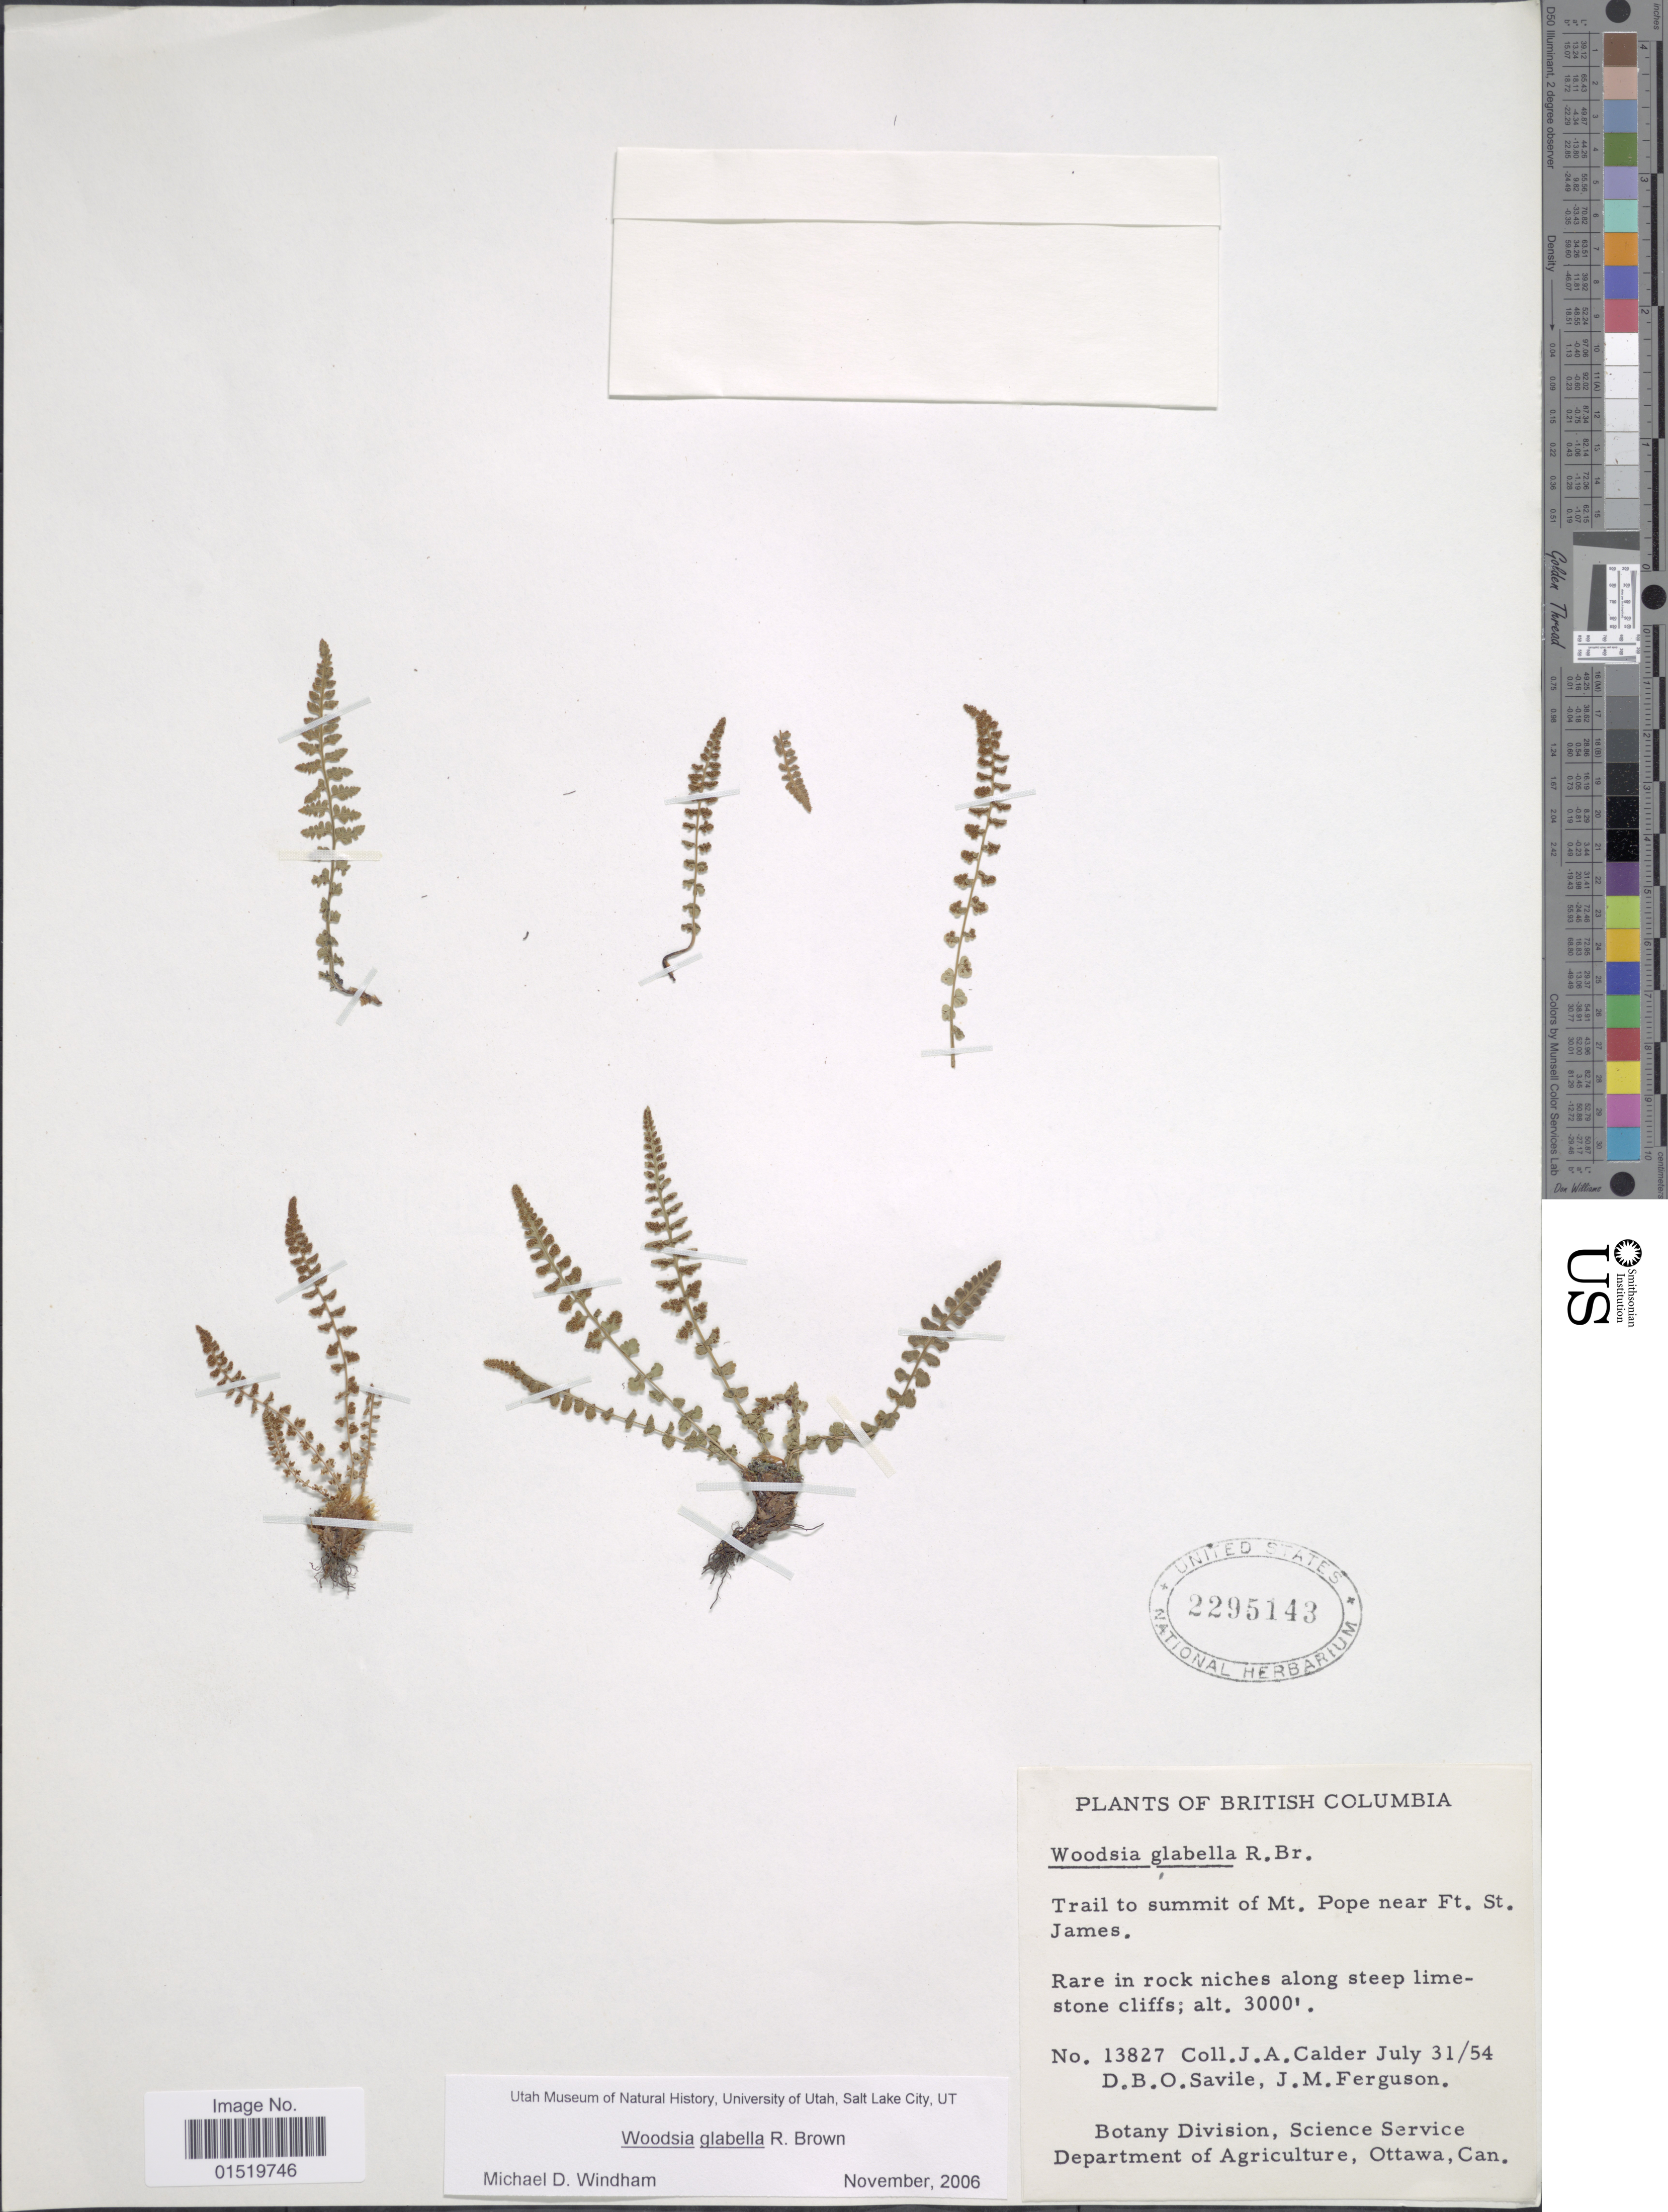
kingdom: Plantae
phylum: Tracheophyta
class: Polypodiopsida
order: Polypodiales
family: Woodsiaceae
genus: Woodsia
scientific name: Woodsia glabella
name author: R. Br.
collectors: J. A. Calder, D. Saville & J. M. Ferguson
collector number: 13827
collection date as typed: Transcribed d/m/y: 31/7/54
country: Canada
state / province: British Columbia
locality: Trail to summit of Mt Pope near Ft St james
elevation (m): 914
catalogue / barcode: US 2295143